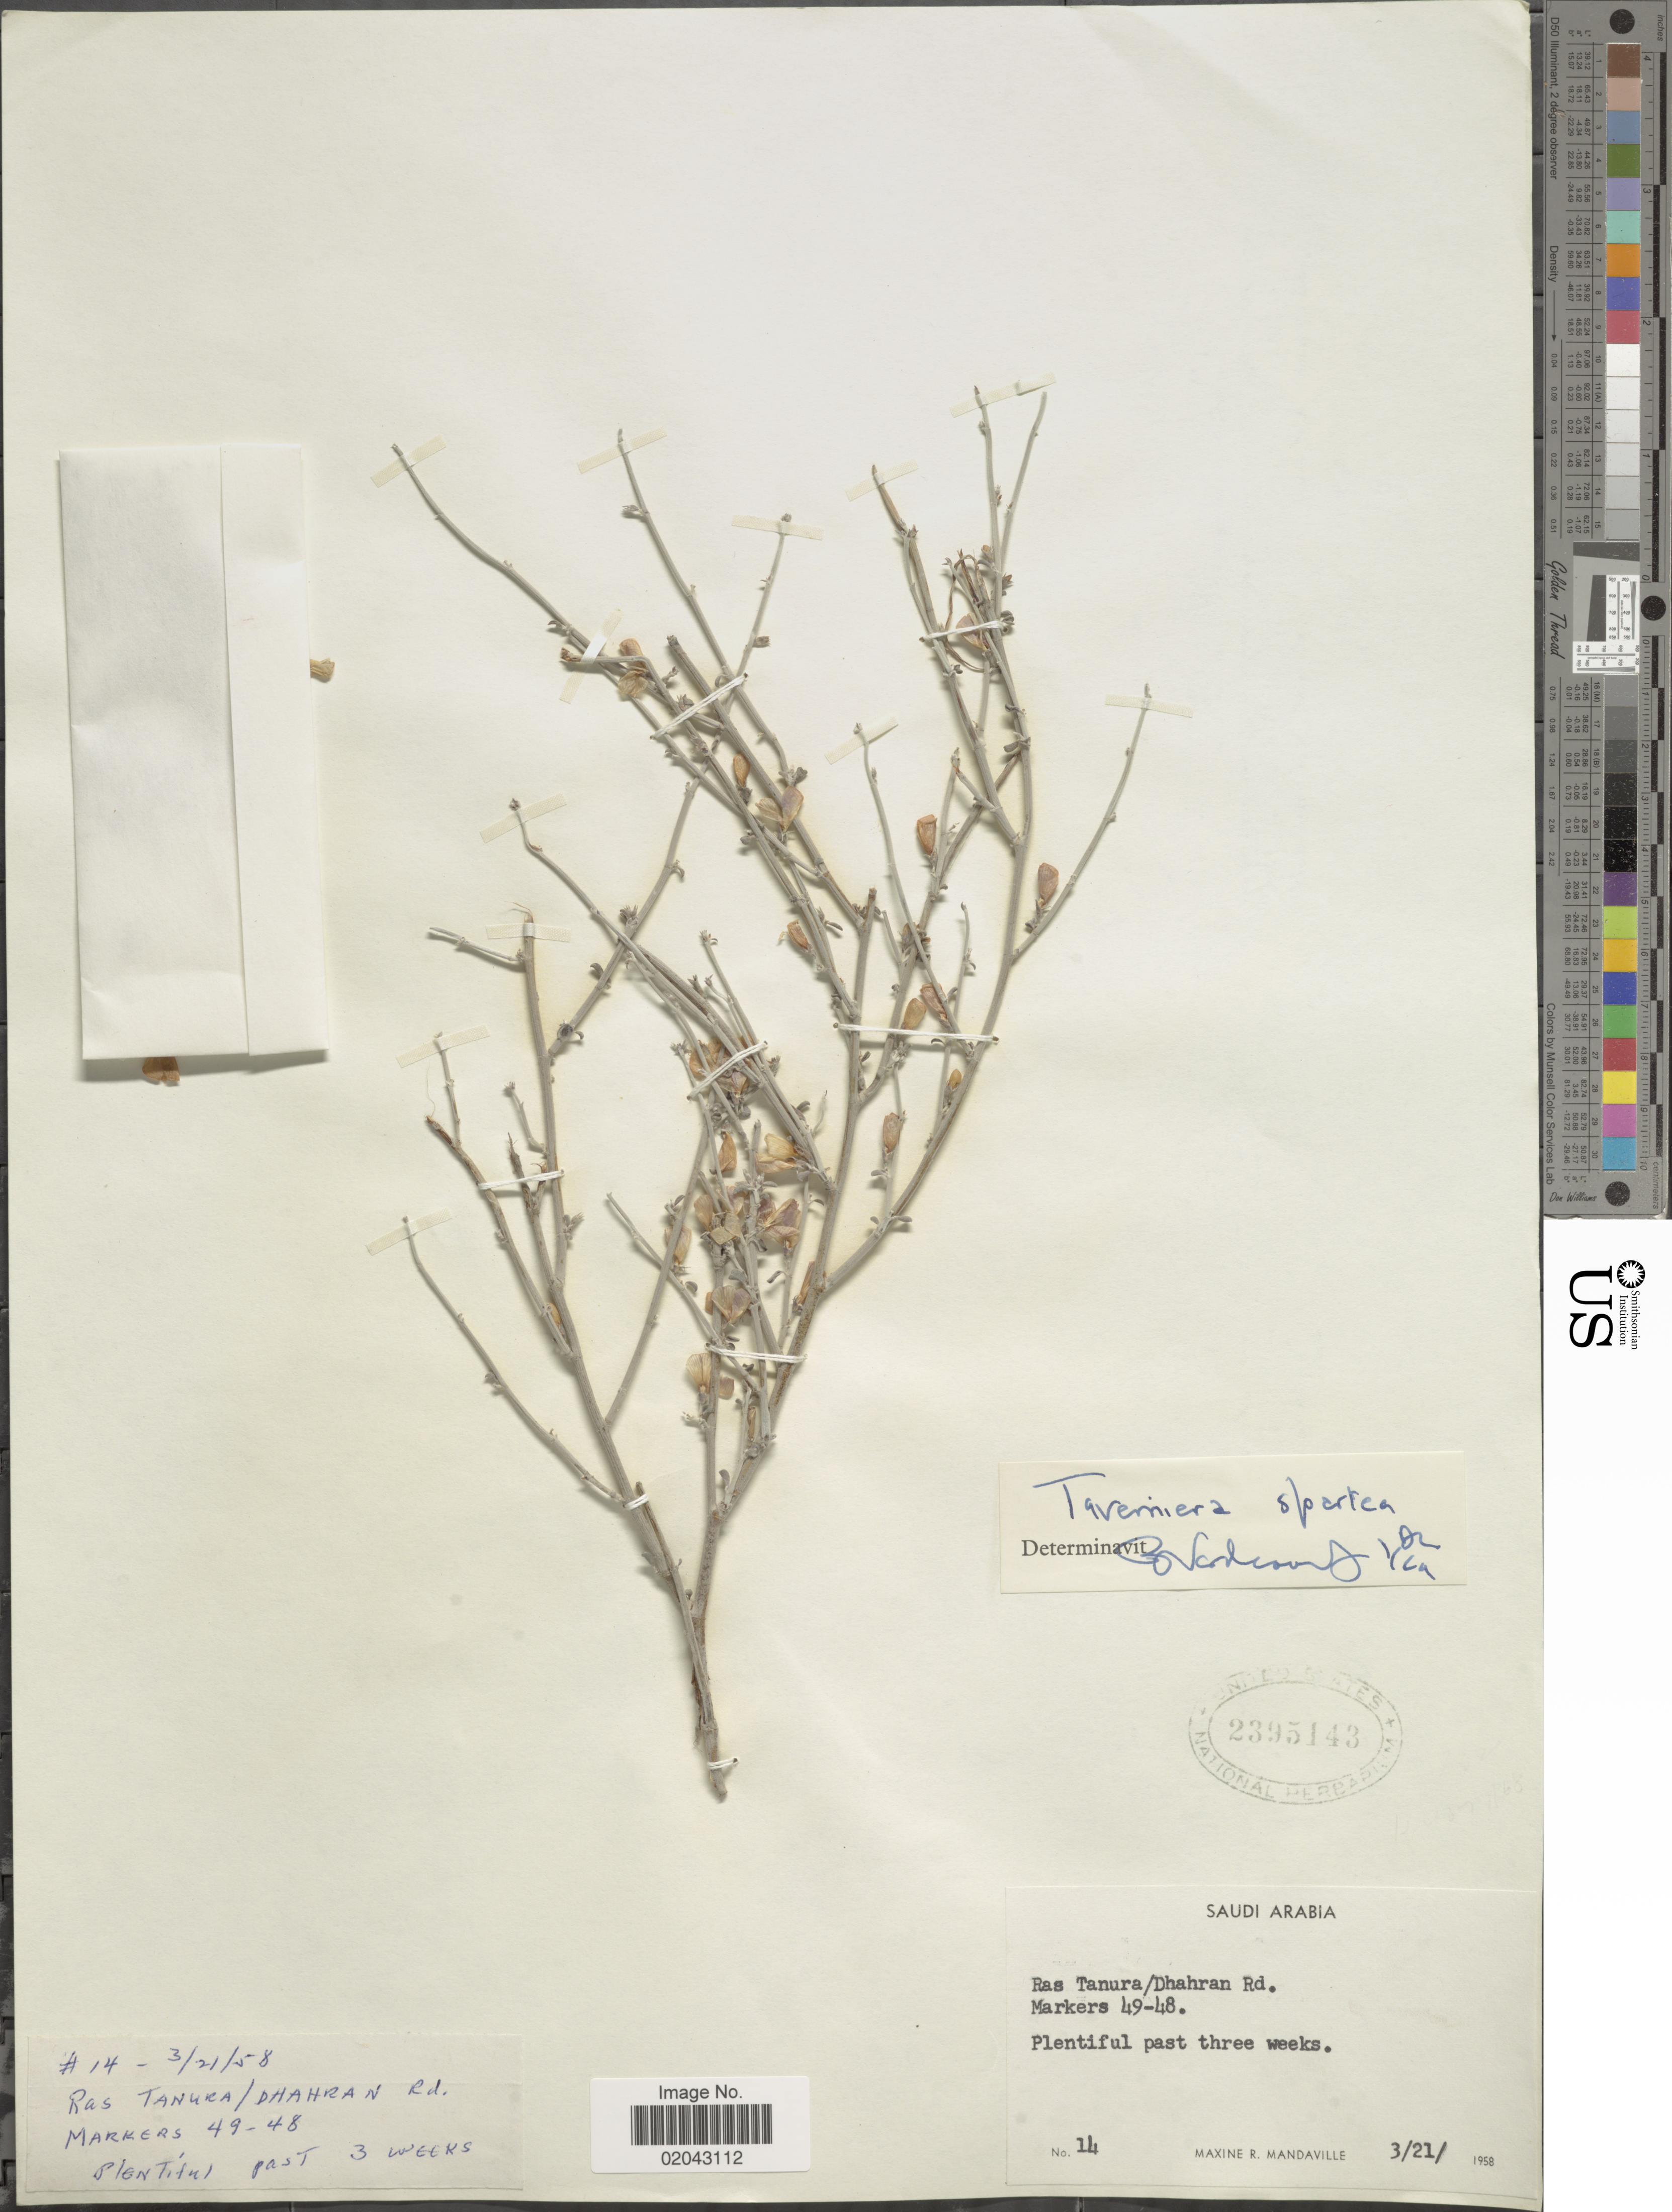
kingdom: Plantae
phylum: Tracheophyta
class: Magnoliopsida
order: Fabales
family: Fabaceae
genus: Taverniera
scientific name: Taverniera spartea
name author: DC.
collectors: M. Mandaville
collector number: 14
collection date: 1958-03-21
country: Saudi Arabia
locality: Ras Tanura/Dhahran Rd. Markers 49-48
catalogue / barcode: US 2395143